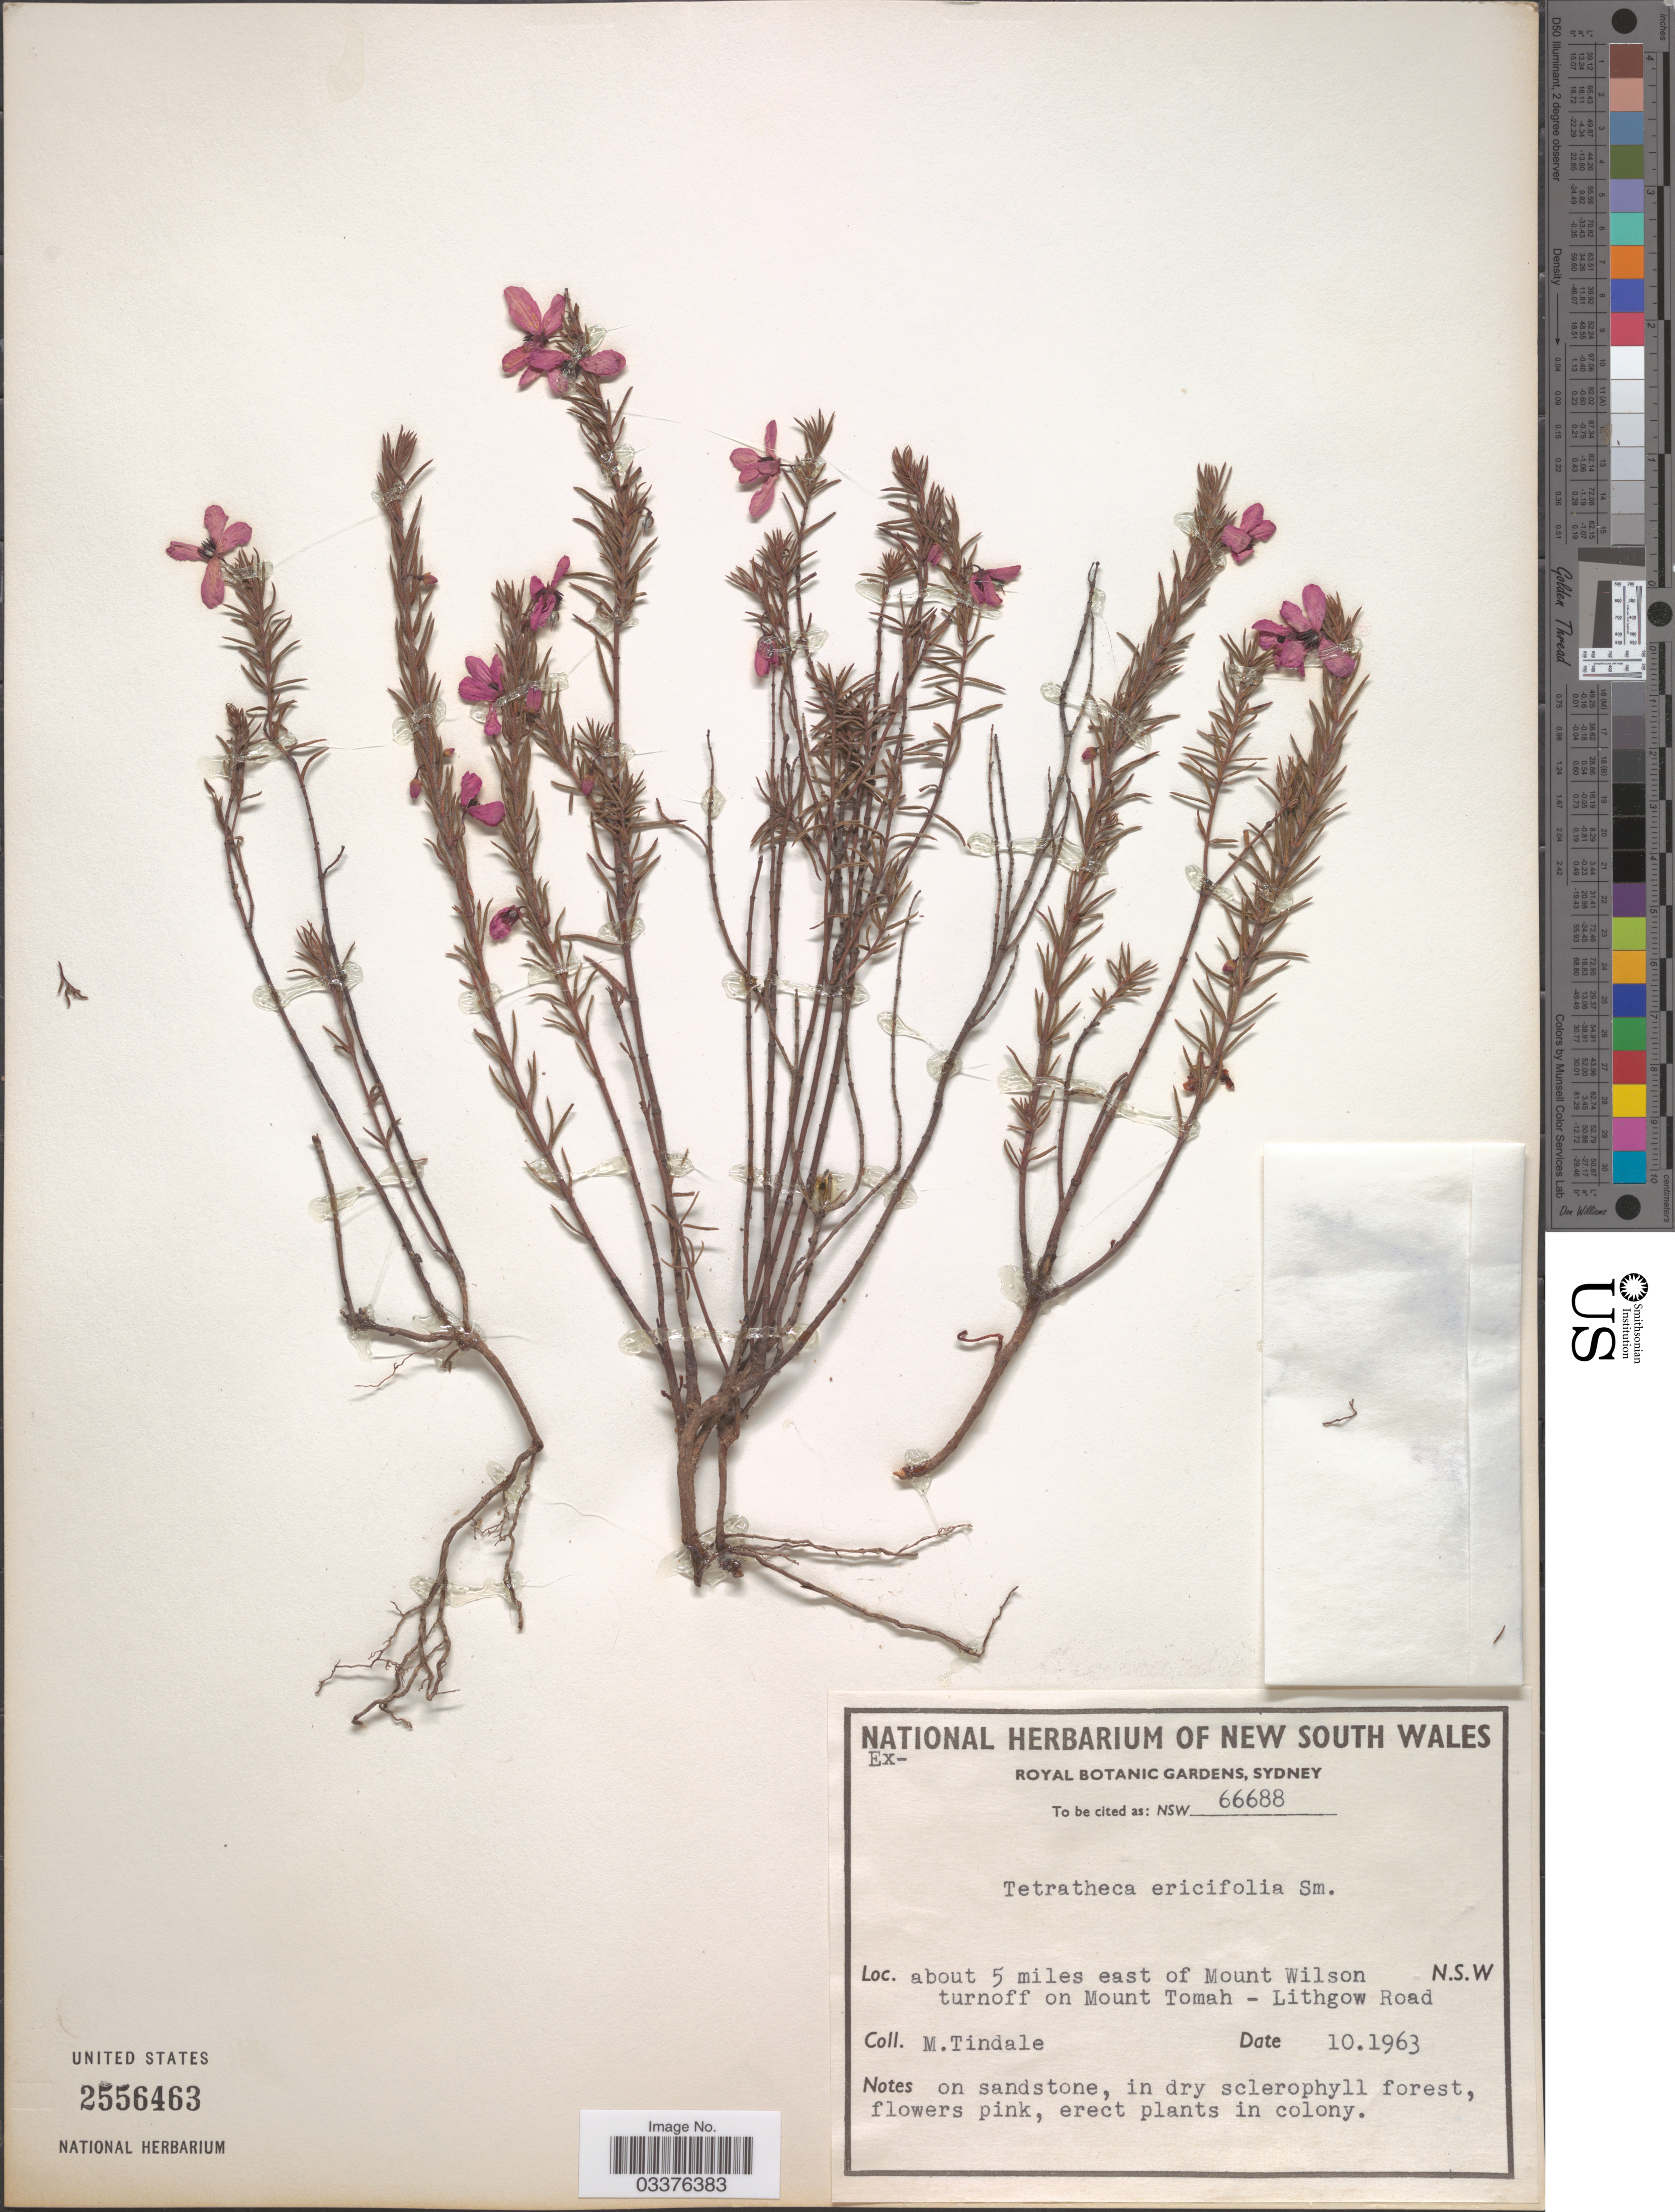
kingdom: Plantae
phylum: Tracheophyta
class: Magnoliopsida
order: Oxalidales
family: Elaeocarpaceae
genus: Tetratheca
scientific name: Tetratheca ericifolia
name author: F. Muell.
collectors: M. D. Tindale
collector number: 66688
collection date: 1963-10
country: Australia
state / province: New South Wales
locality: About 5 miles east of Mount Wilson turnoff on Mount Tomah - Lithgow Road.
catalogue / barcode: US 2556463